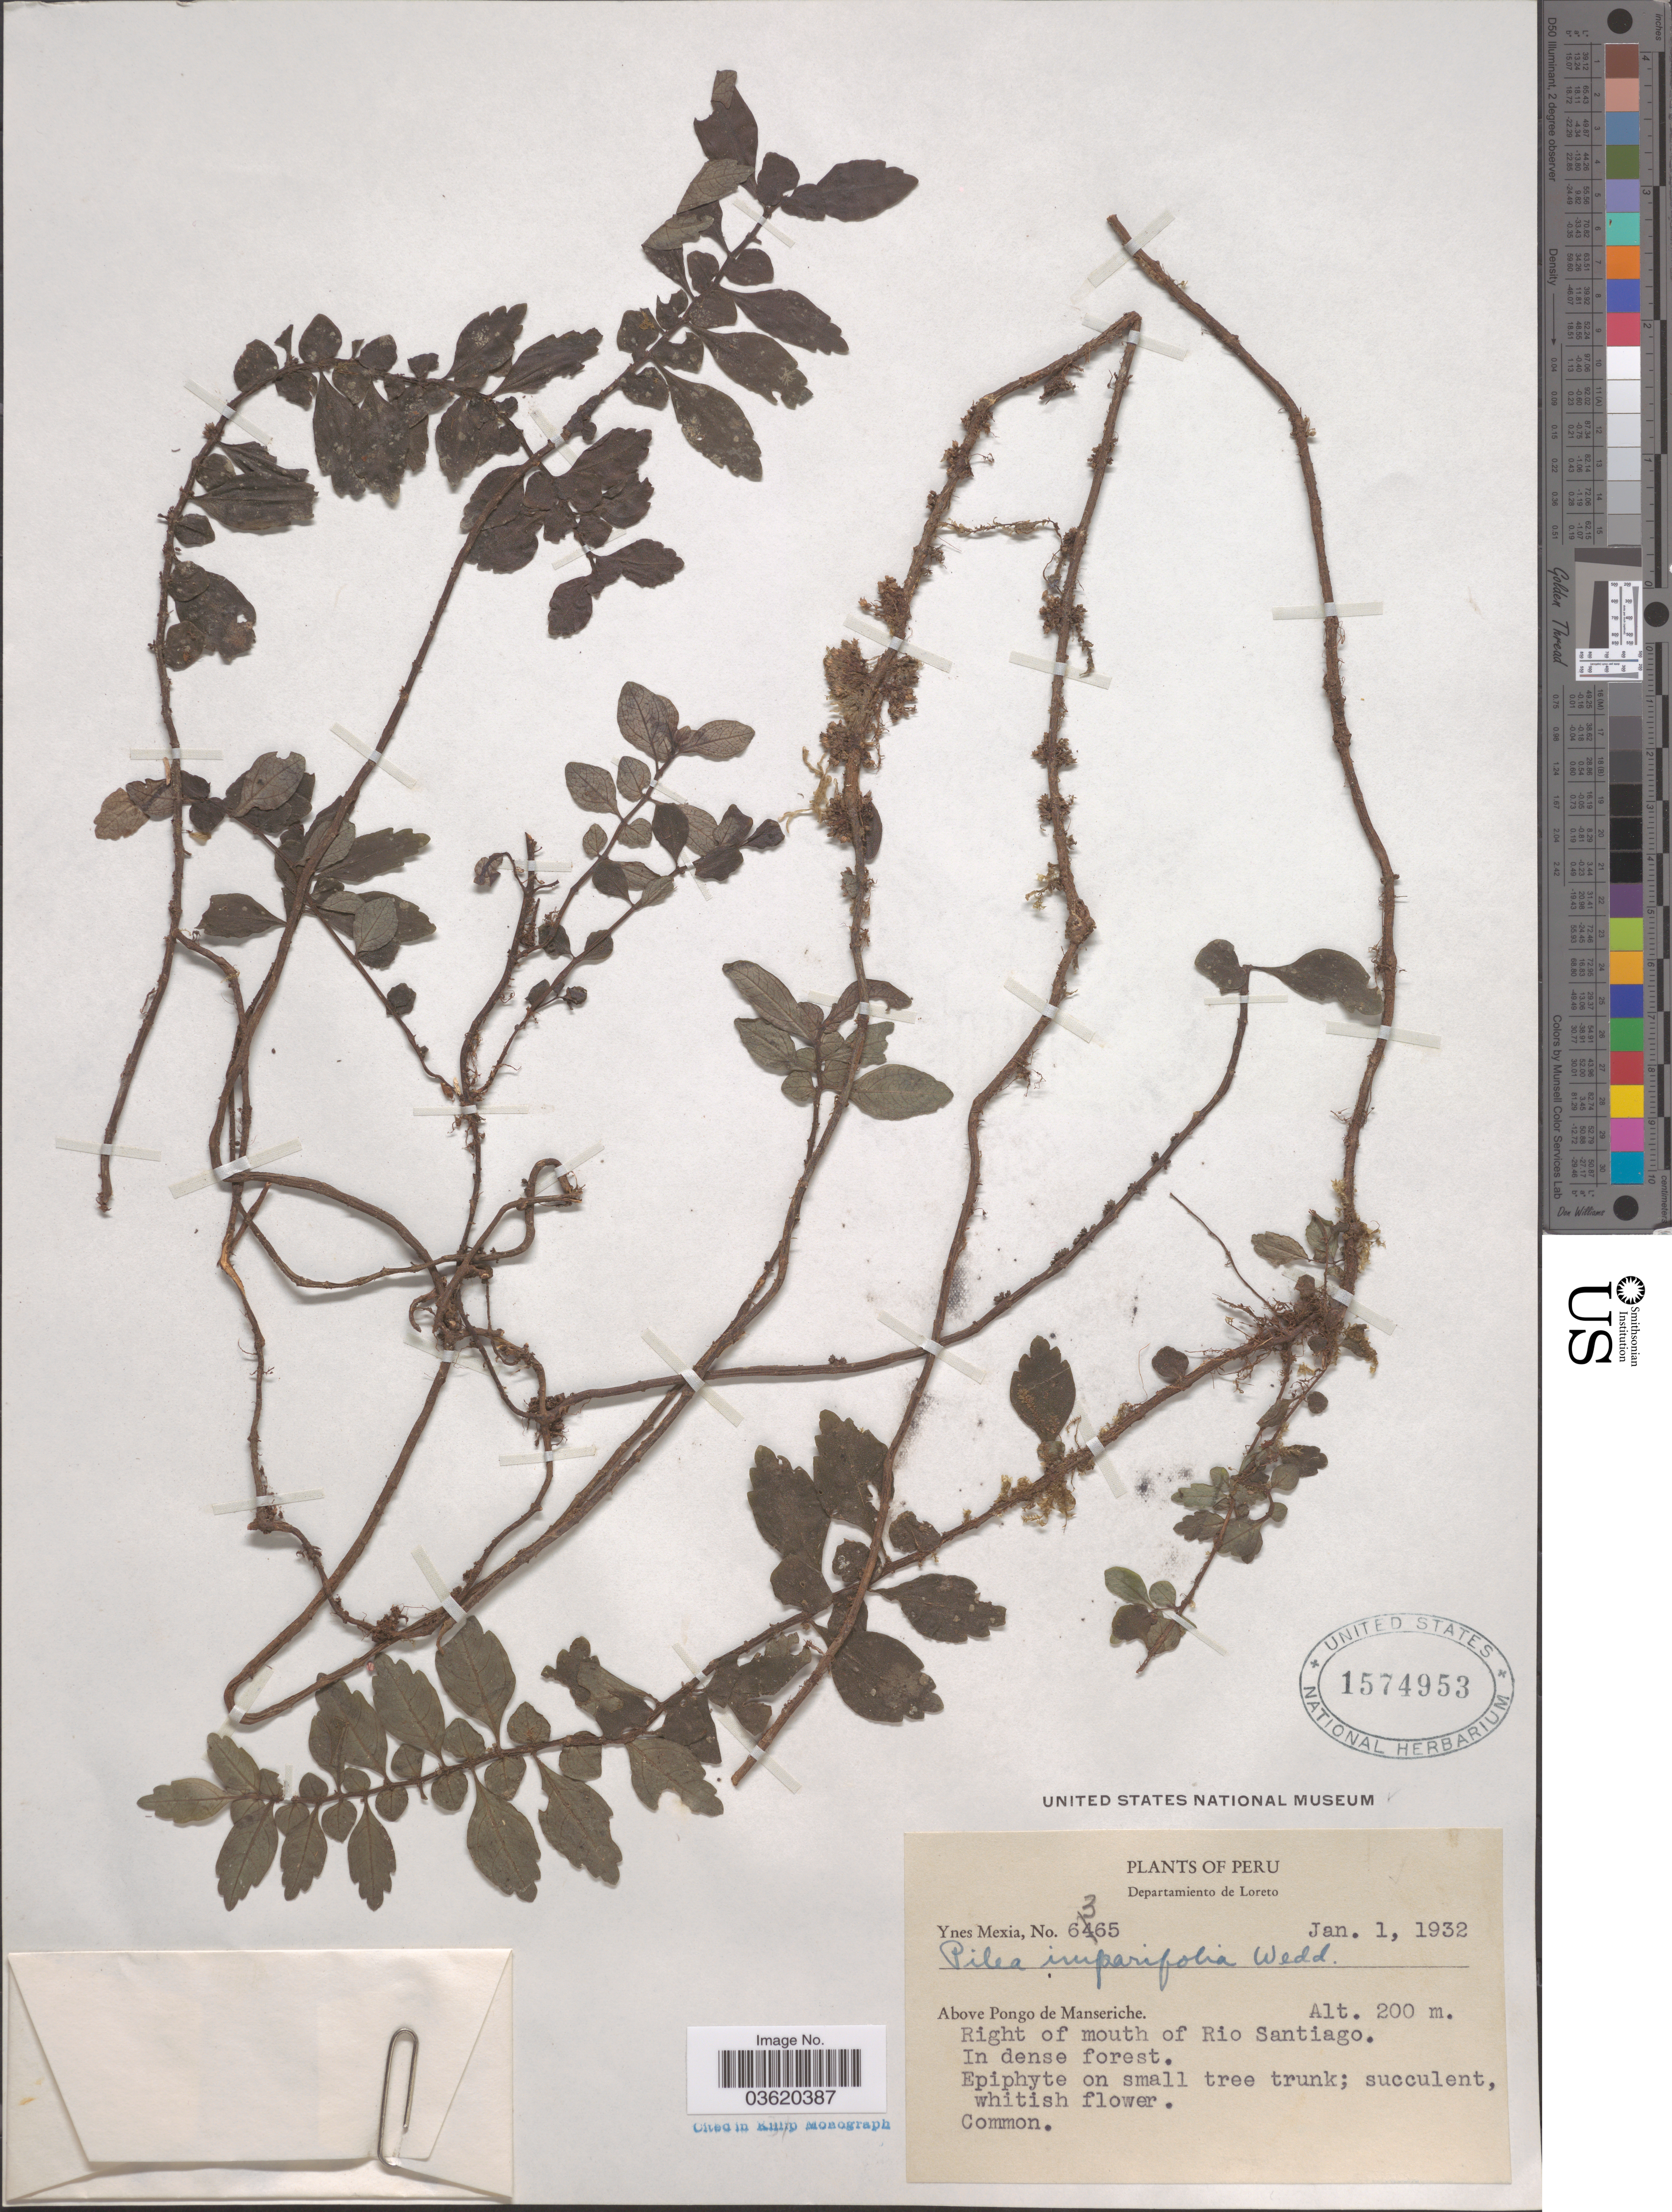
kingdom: Plantae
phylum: Tracheophyta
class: Magnoliopsida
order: Rosales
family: Urticaceae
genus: Pilea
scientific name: Pilea imparifolia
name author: Wedd.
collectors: Y. Mexia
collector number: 6365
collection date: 1932-01-01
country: Peru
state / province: Loreto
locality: Departamiento de Loreto. Above Pongo de Manseriche. Right of mouth of Rio Santiago.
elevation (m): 200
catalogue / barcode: US 1574953